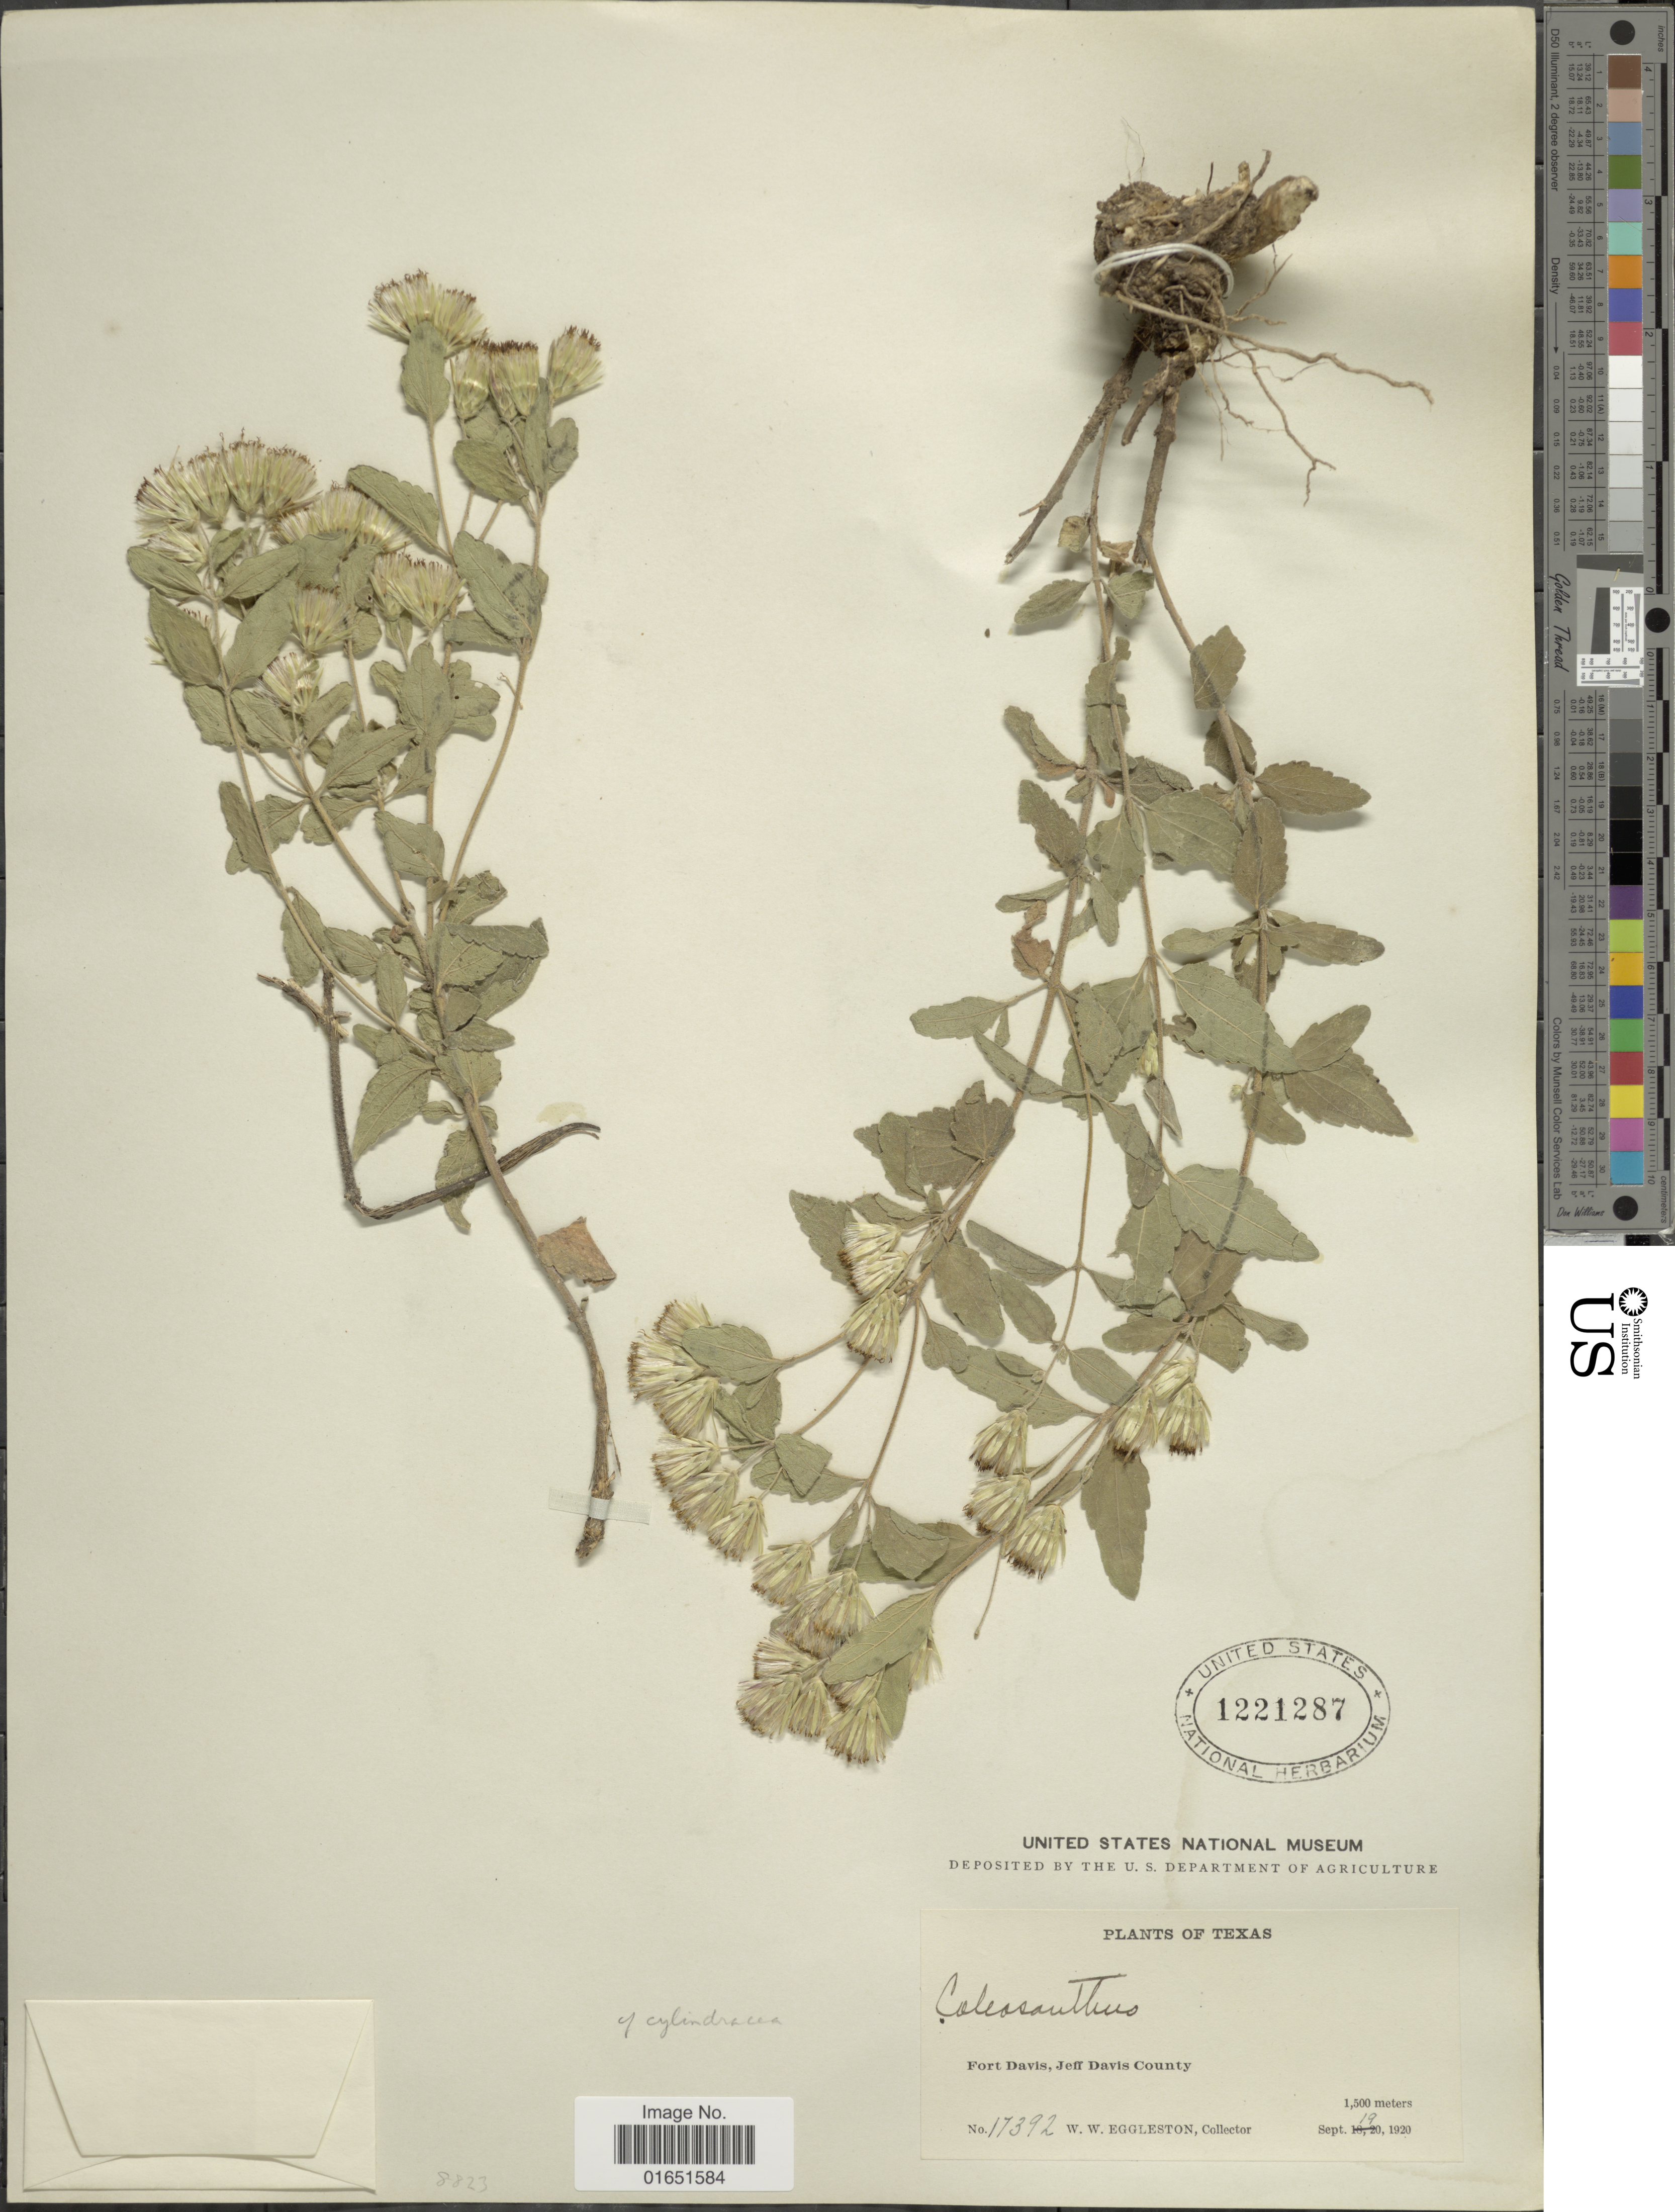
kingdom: Plantae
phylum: Tracheophyta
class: Magnoliopsida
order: Asterales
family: Asteraceae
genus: Brickellia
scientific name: Brickellia sp.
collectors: W. W. Eggleston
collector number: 17392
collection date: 1920-09-19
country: United States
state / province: Texas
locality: Fort Davis, Jeff Davis County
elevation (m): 1500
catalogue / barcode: US 1221287